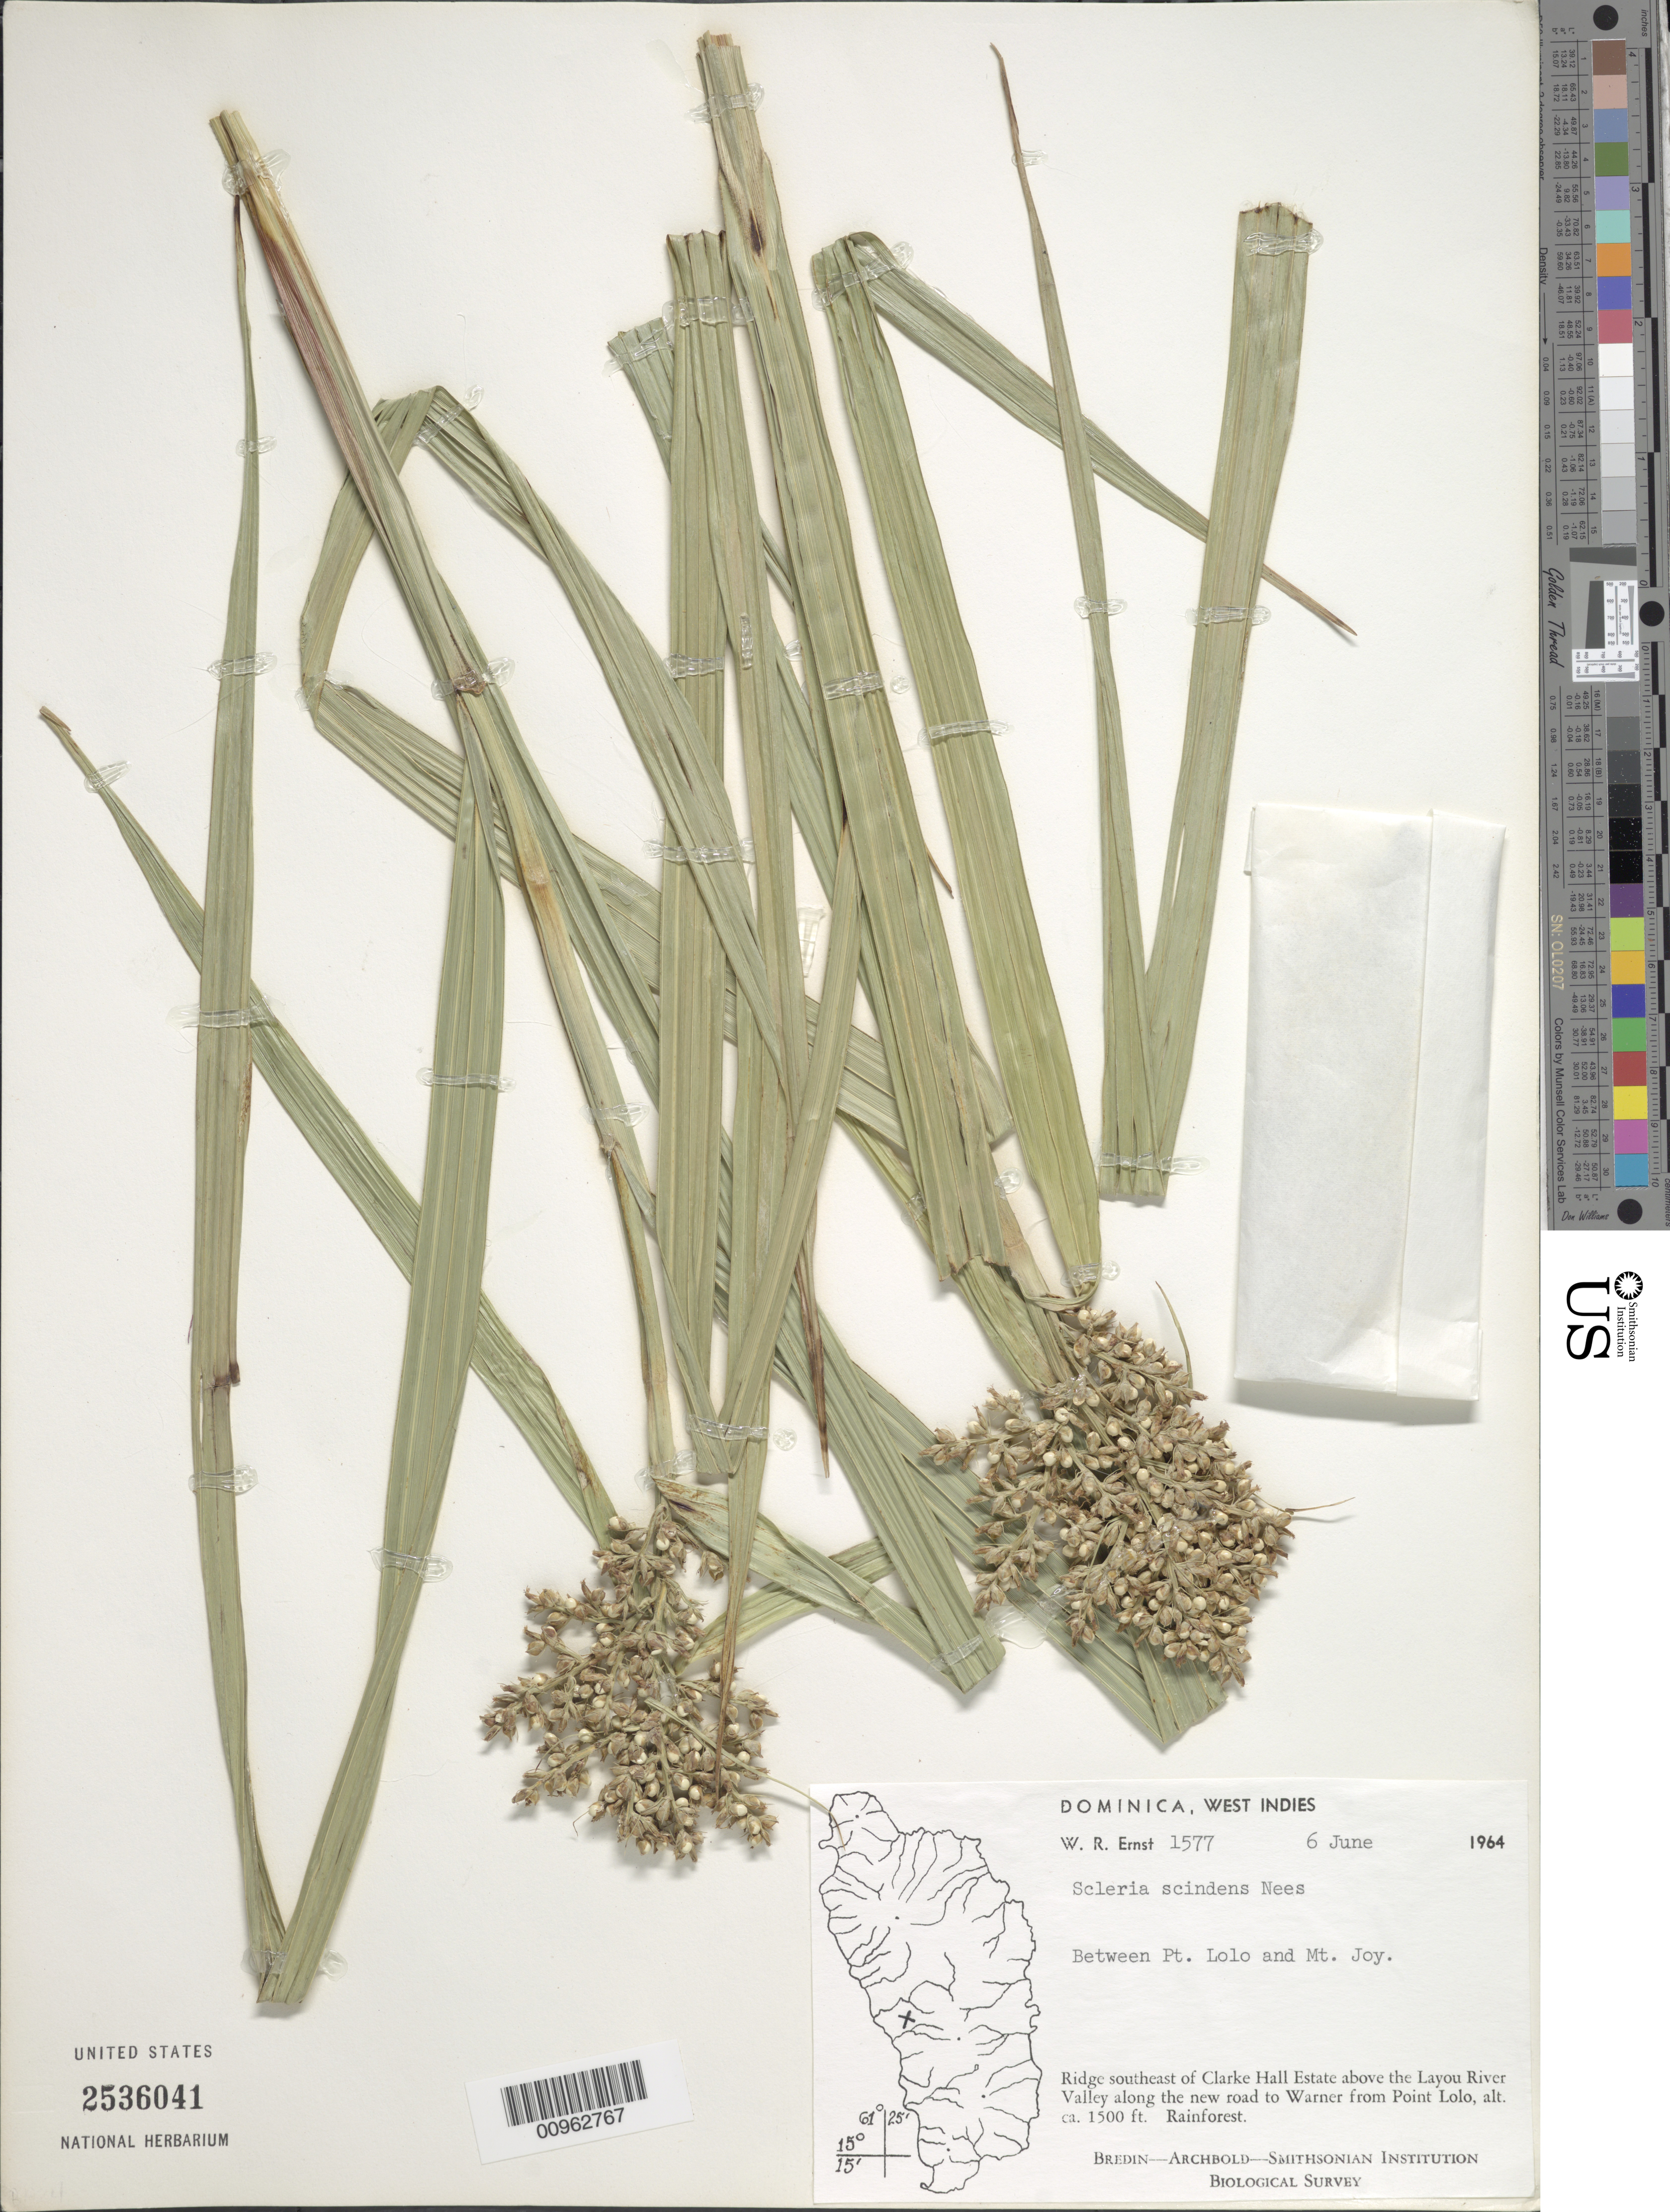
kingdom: Plantae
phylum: Tracheophyta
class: Liliopsida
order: Poales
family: Cyperaceae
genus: Scleria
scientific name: Scleria chlorantha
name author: Boeckeler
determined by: Strong, Mark T., (BOT), Smithsonian Institution - National Museum of Natural History (UNITED STATES)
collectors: W. R. Ernst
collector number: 1577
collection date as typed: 06 Jun 1964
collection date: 1964-06-06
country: Dominica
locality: Between Pt. Lolo and Mt. Joy, ridge southeast of Clarke Hall Estate above the Layou River Valley along the new road to Warner from Point Lolo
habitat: Rainforest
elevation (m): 457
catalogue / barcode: US 2536041